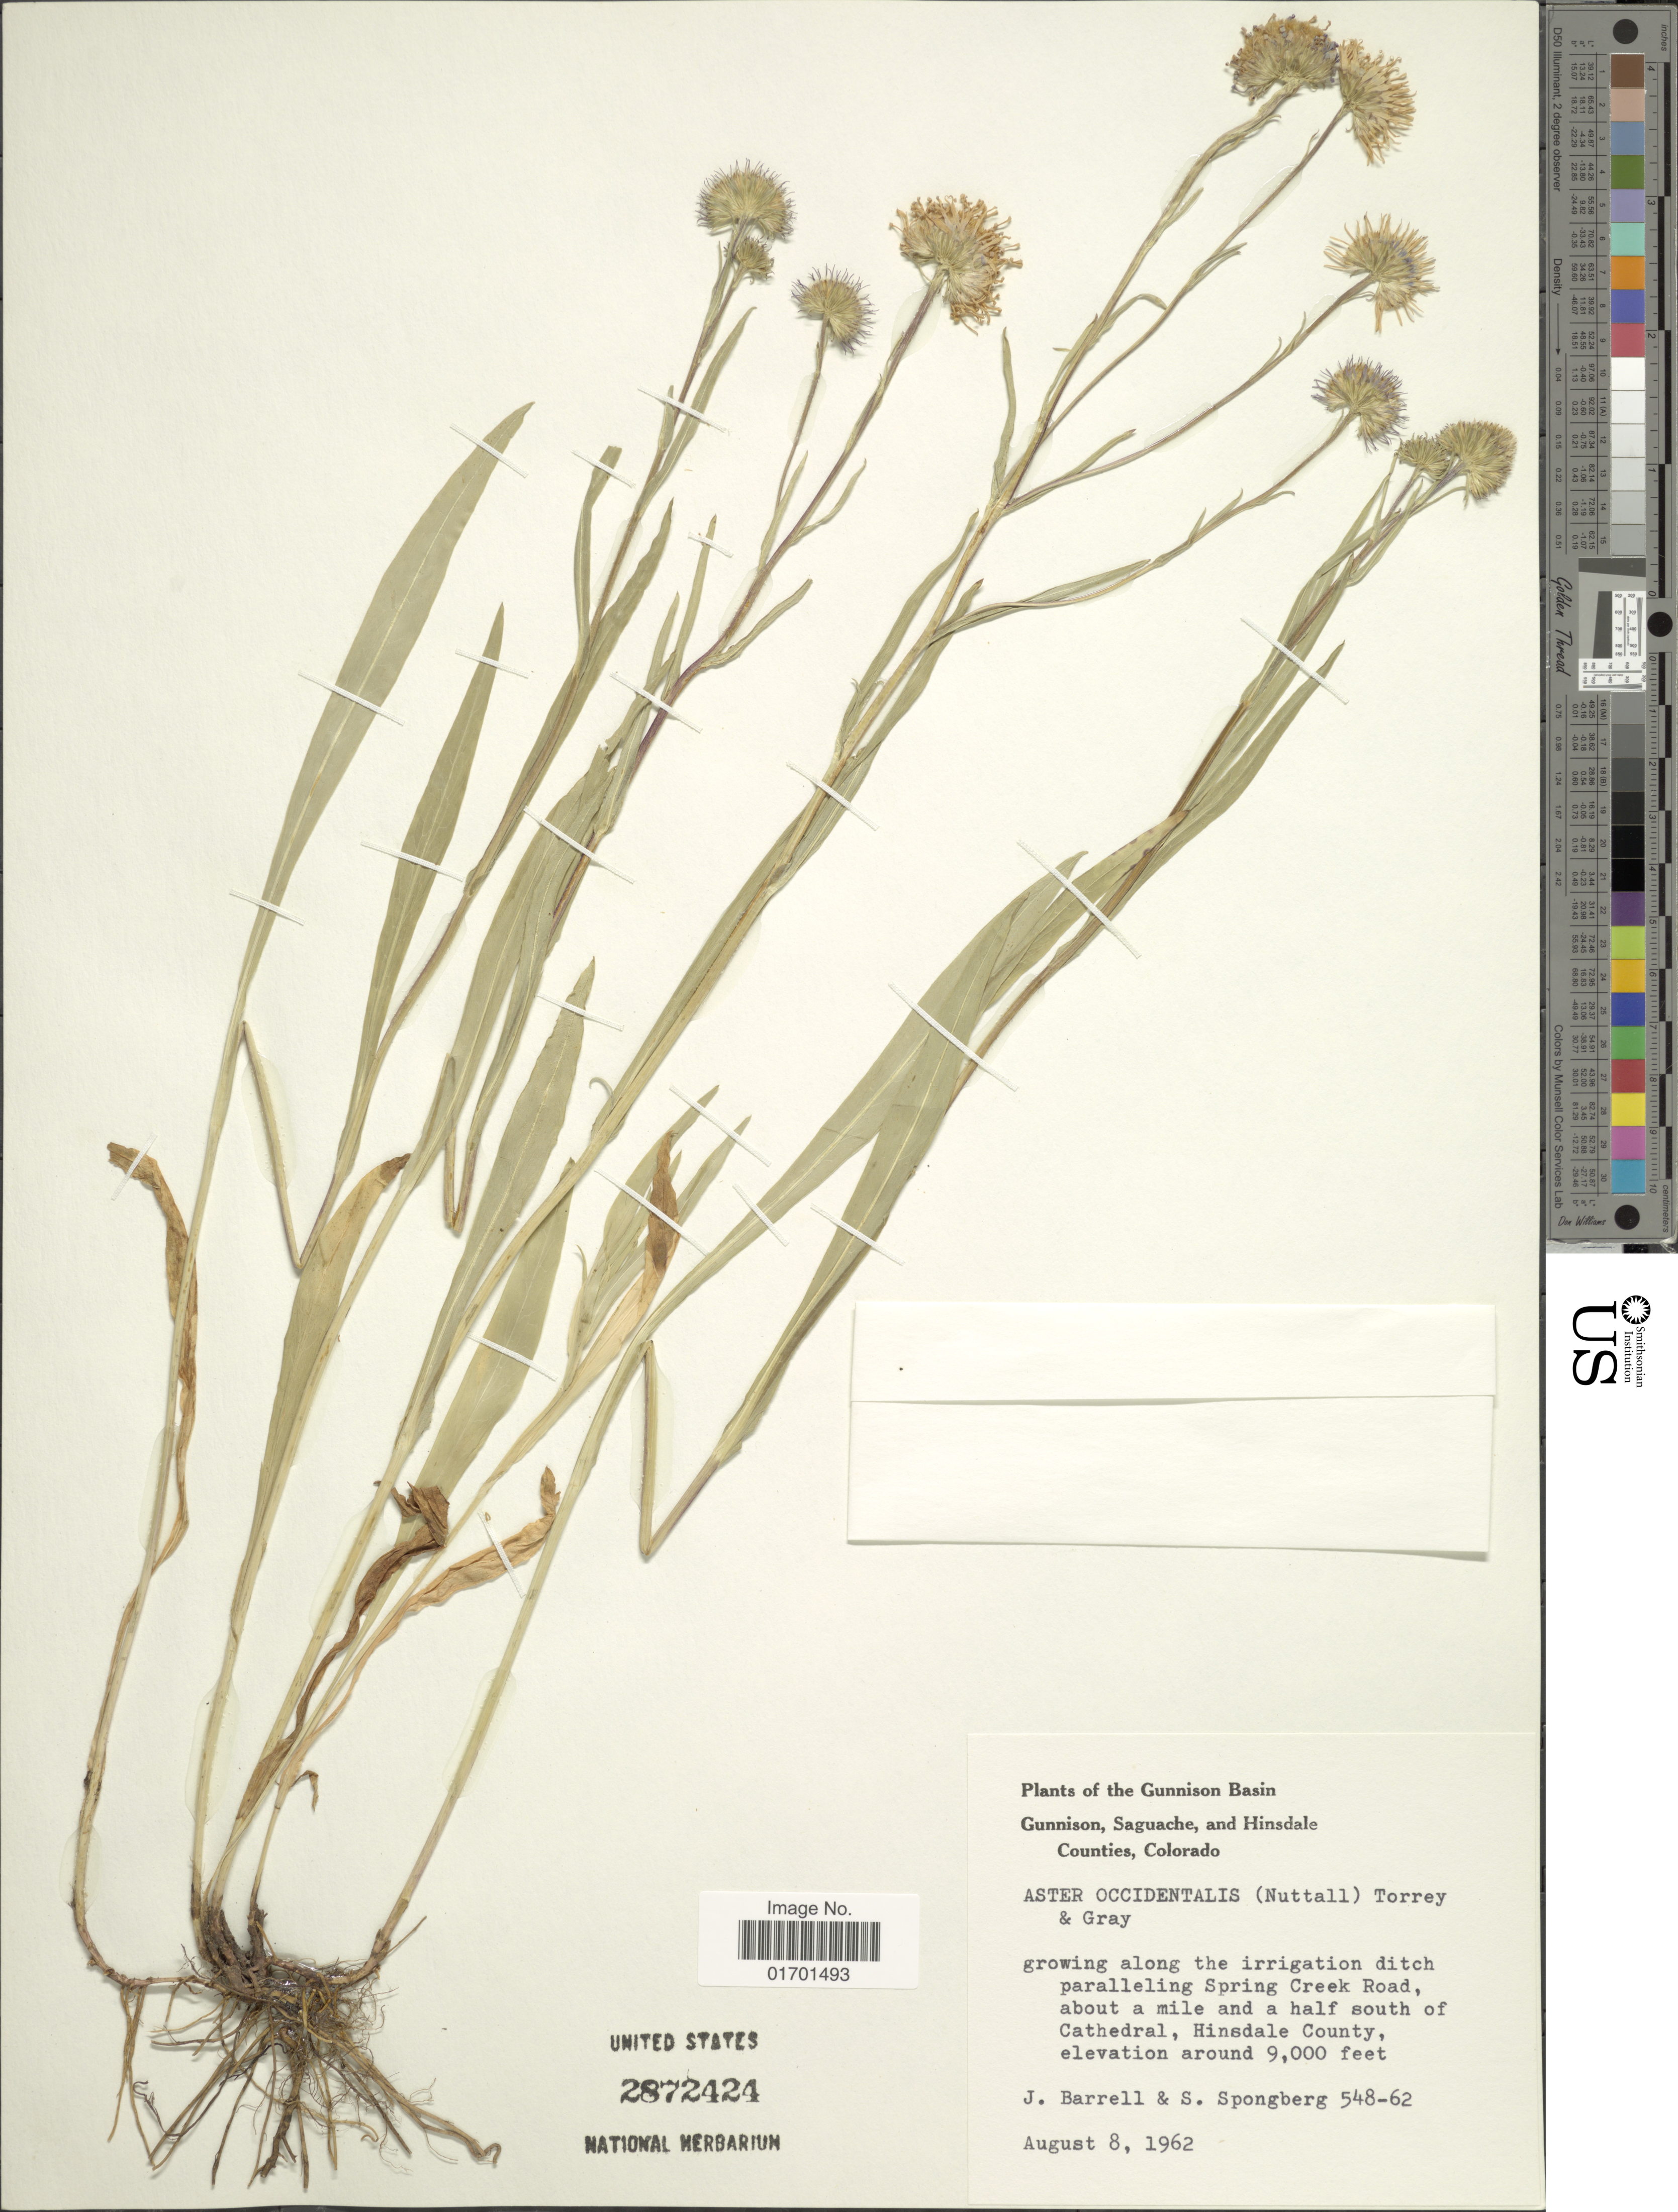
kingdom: Plantae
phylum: Tracheophyta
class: Magnoliopsida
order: Asterales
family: Asteraceae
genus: Symphyotrichum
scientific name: Symphyotrichum spathulatum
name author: (Lindl.) G.L. Nesom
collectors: J. Barrell & S. A.Spongberg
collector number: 548-62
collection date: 1962-08-08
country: United States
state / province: Colorado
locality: Gunnison Basin, Gunnison, Saguache, and Hinsdale Counties, growing along the irrigation ditch paralleling Spring Creek Road, about a mile and a half south of Cathedral, Hinsdale County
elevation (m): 2743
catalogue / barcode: US 2872424